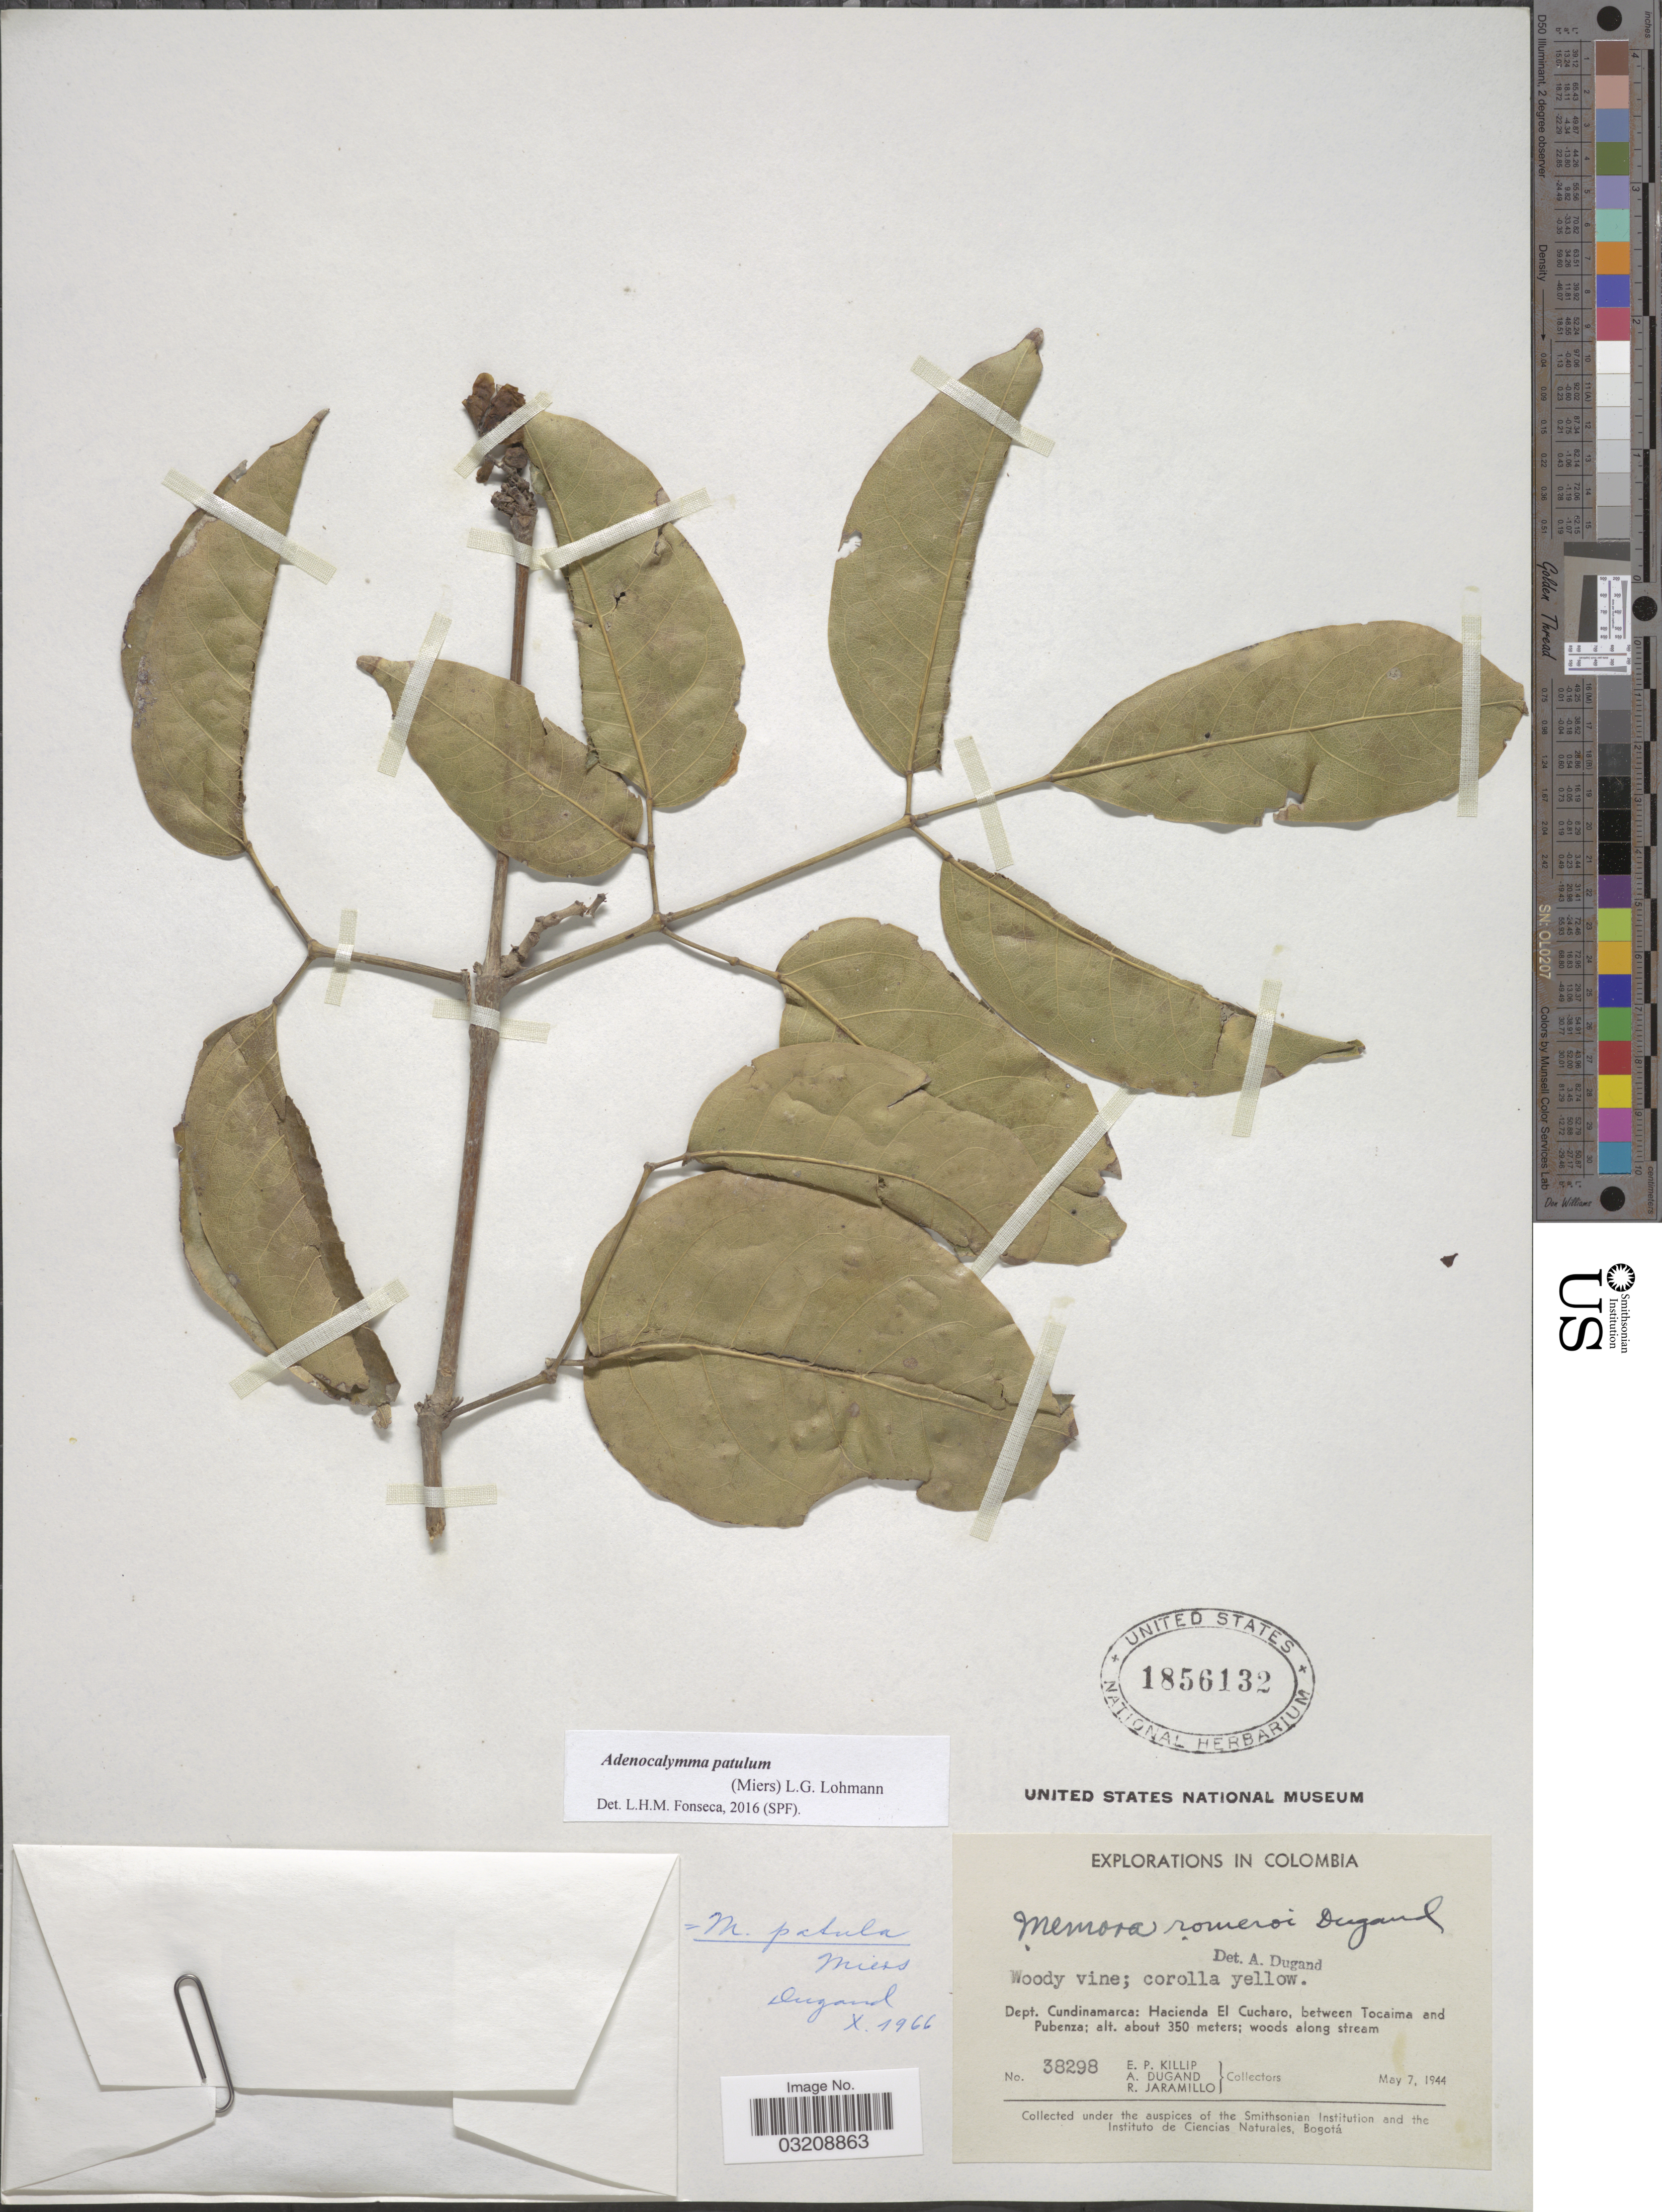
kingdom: Plantae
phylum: Tracheophyta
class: Magnoliopsida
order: Lamiales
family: Bignoniaceae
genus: Adenocalymma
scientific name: Adenocalymma patulum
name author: (Miers) L.G. Lohmann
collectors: E. P. Killip, A. Dugand & R. Jaramillo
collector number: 38298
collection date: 1944-05-07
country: Colombia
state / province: Cundinamarca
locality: Dept. Cundinamarca: Hacienda El Cucharo, between Tocaima and Pubenza.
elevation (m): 350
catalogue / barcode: US 1856132